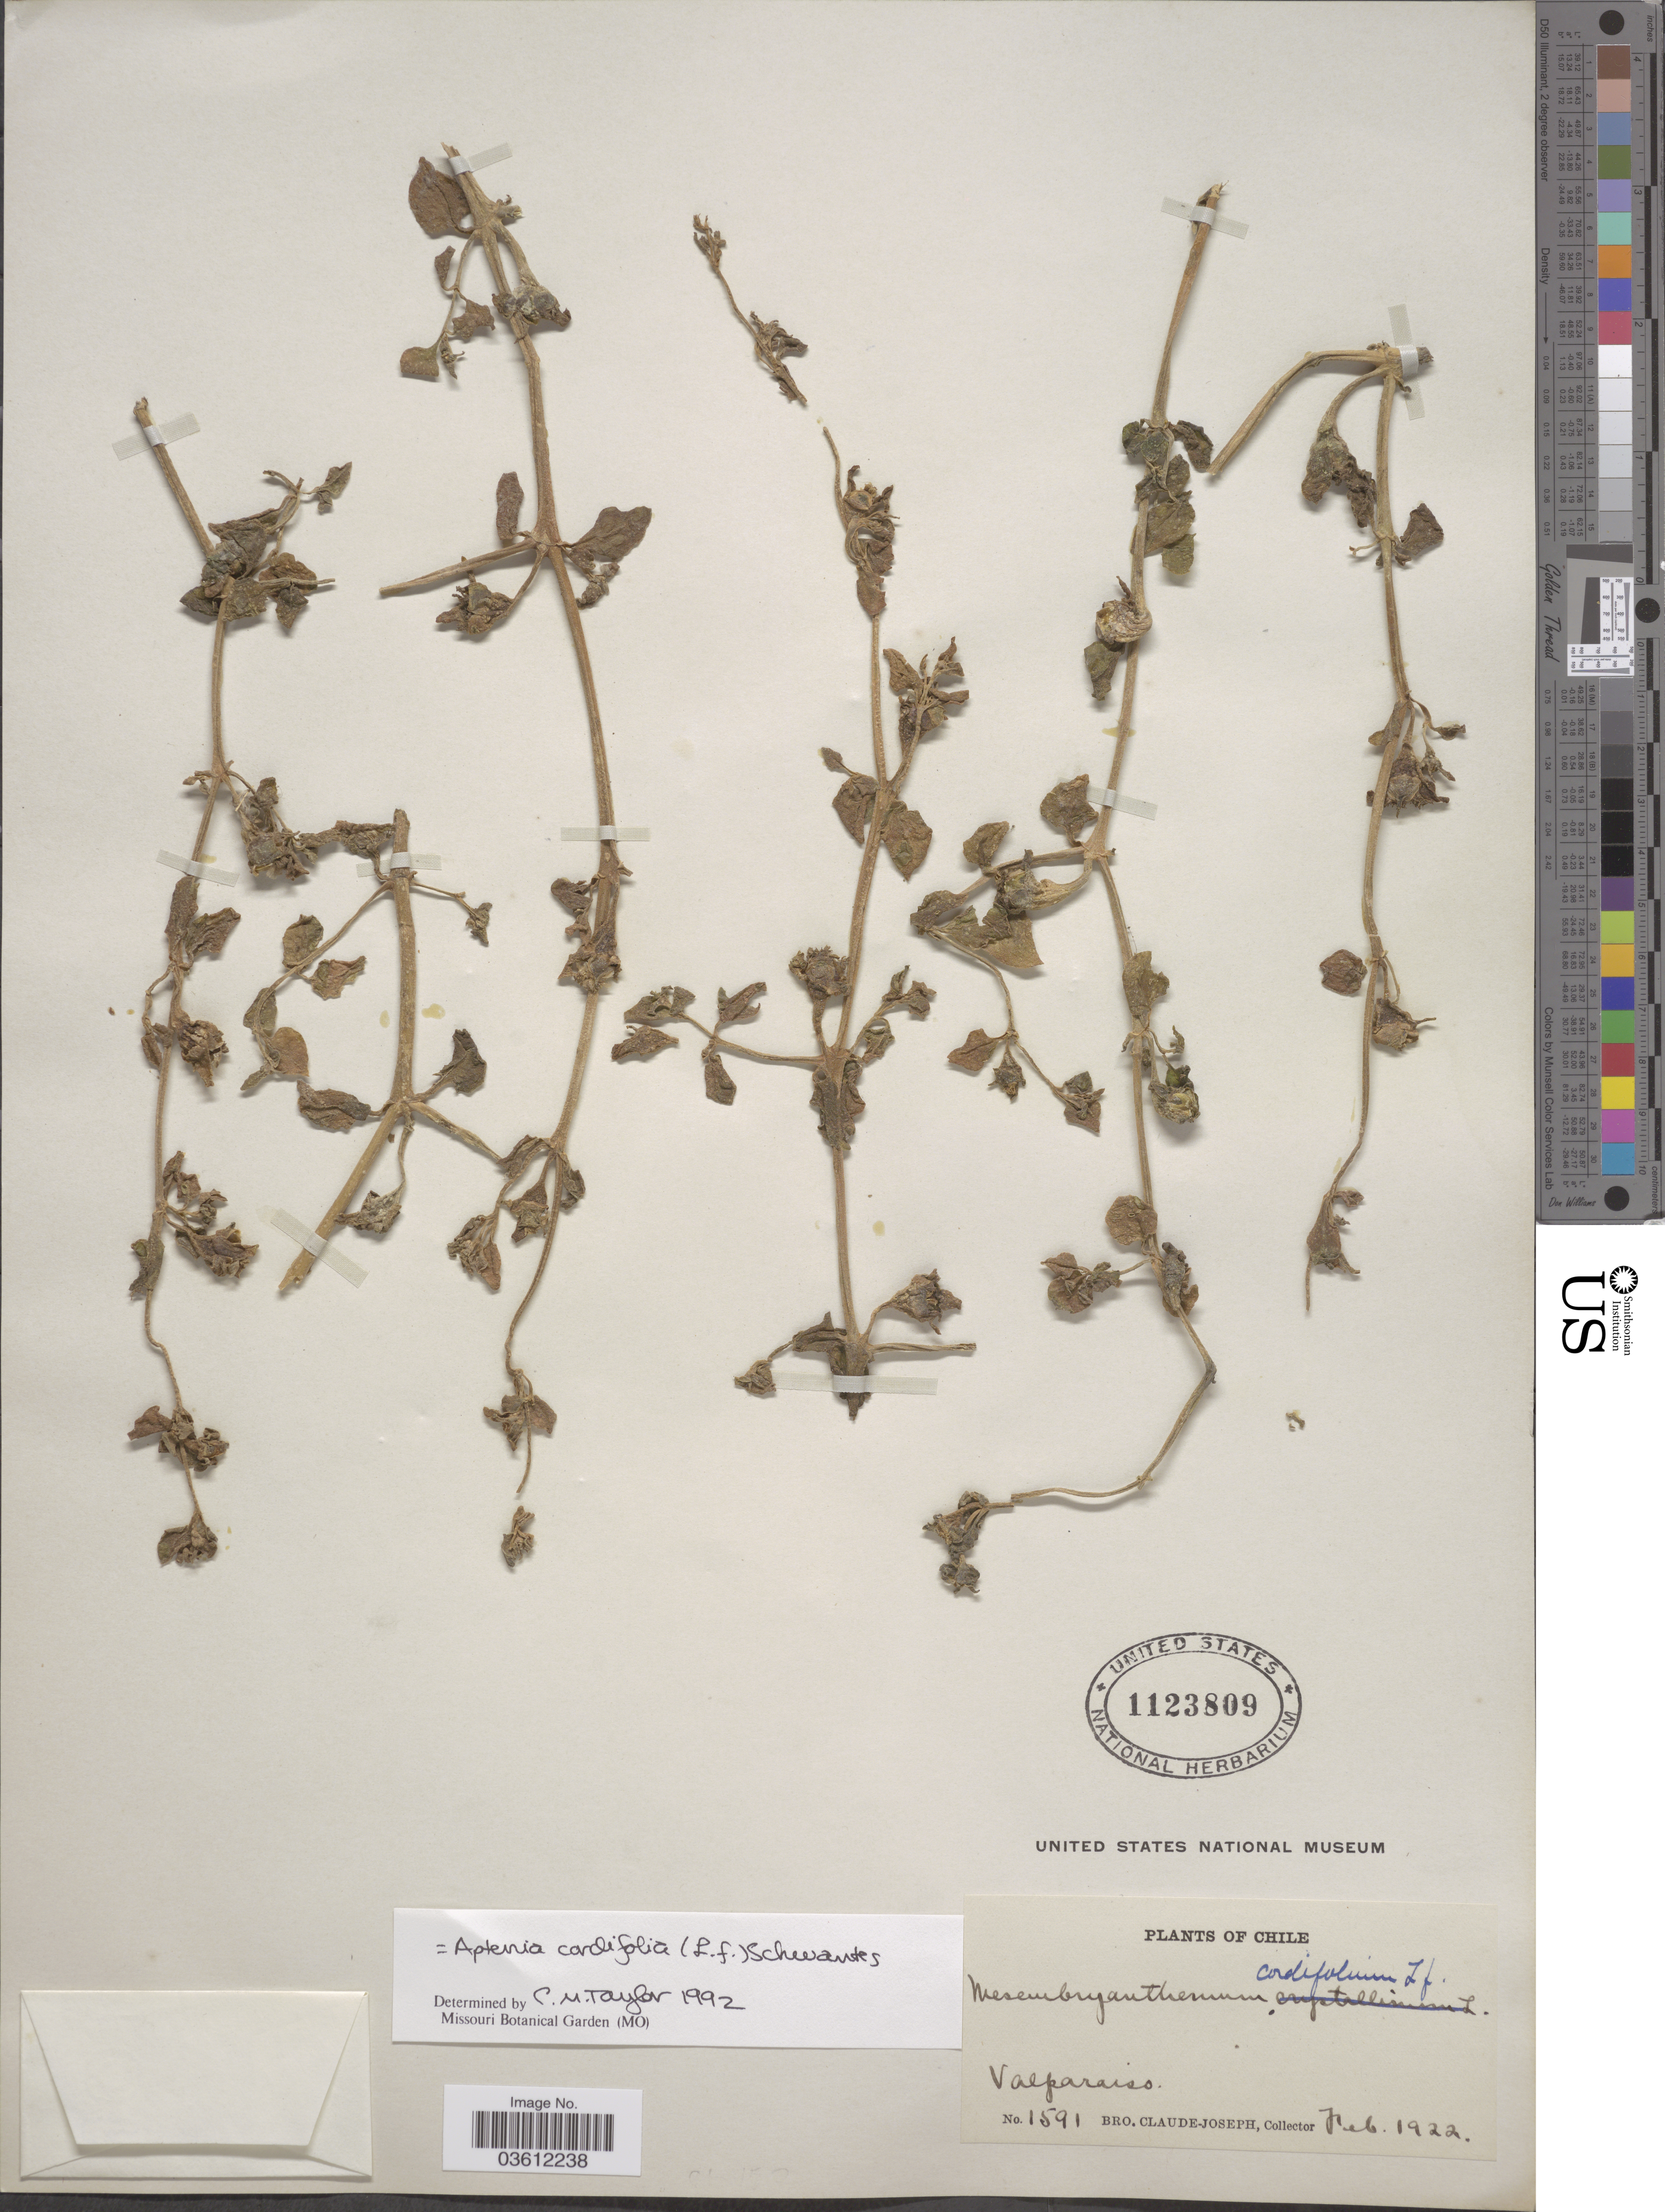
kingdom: Plantae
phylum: Tracheophyta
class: Magnoliopsida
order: Caryophyllales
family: Aizoaceae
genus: Mesembryanthemum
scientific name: Mesembryanthemum cordifolium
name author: L. f.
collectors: Bro. Claude-Joseph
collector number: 1591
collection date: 1922-02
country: Chile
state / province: Valparaíso (V)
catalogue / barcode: US 1123809